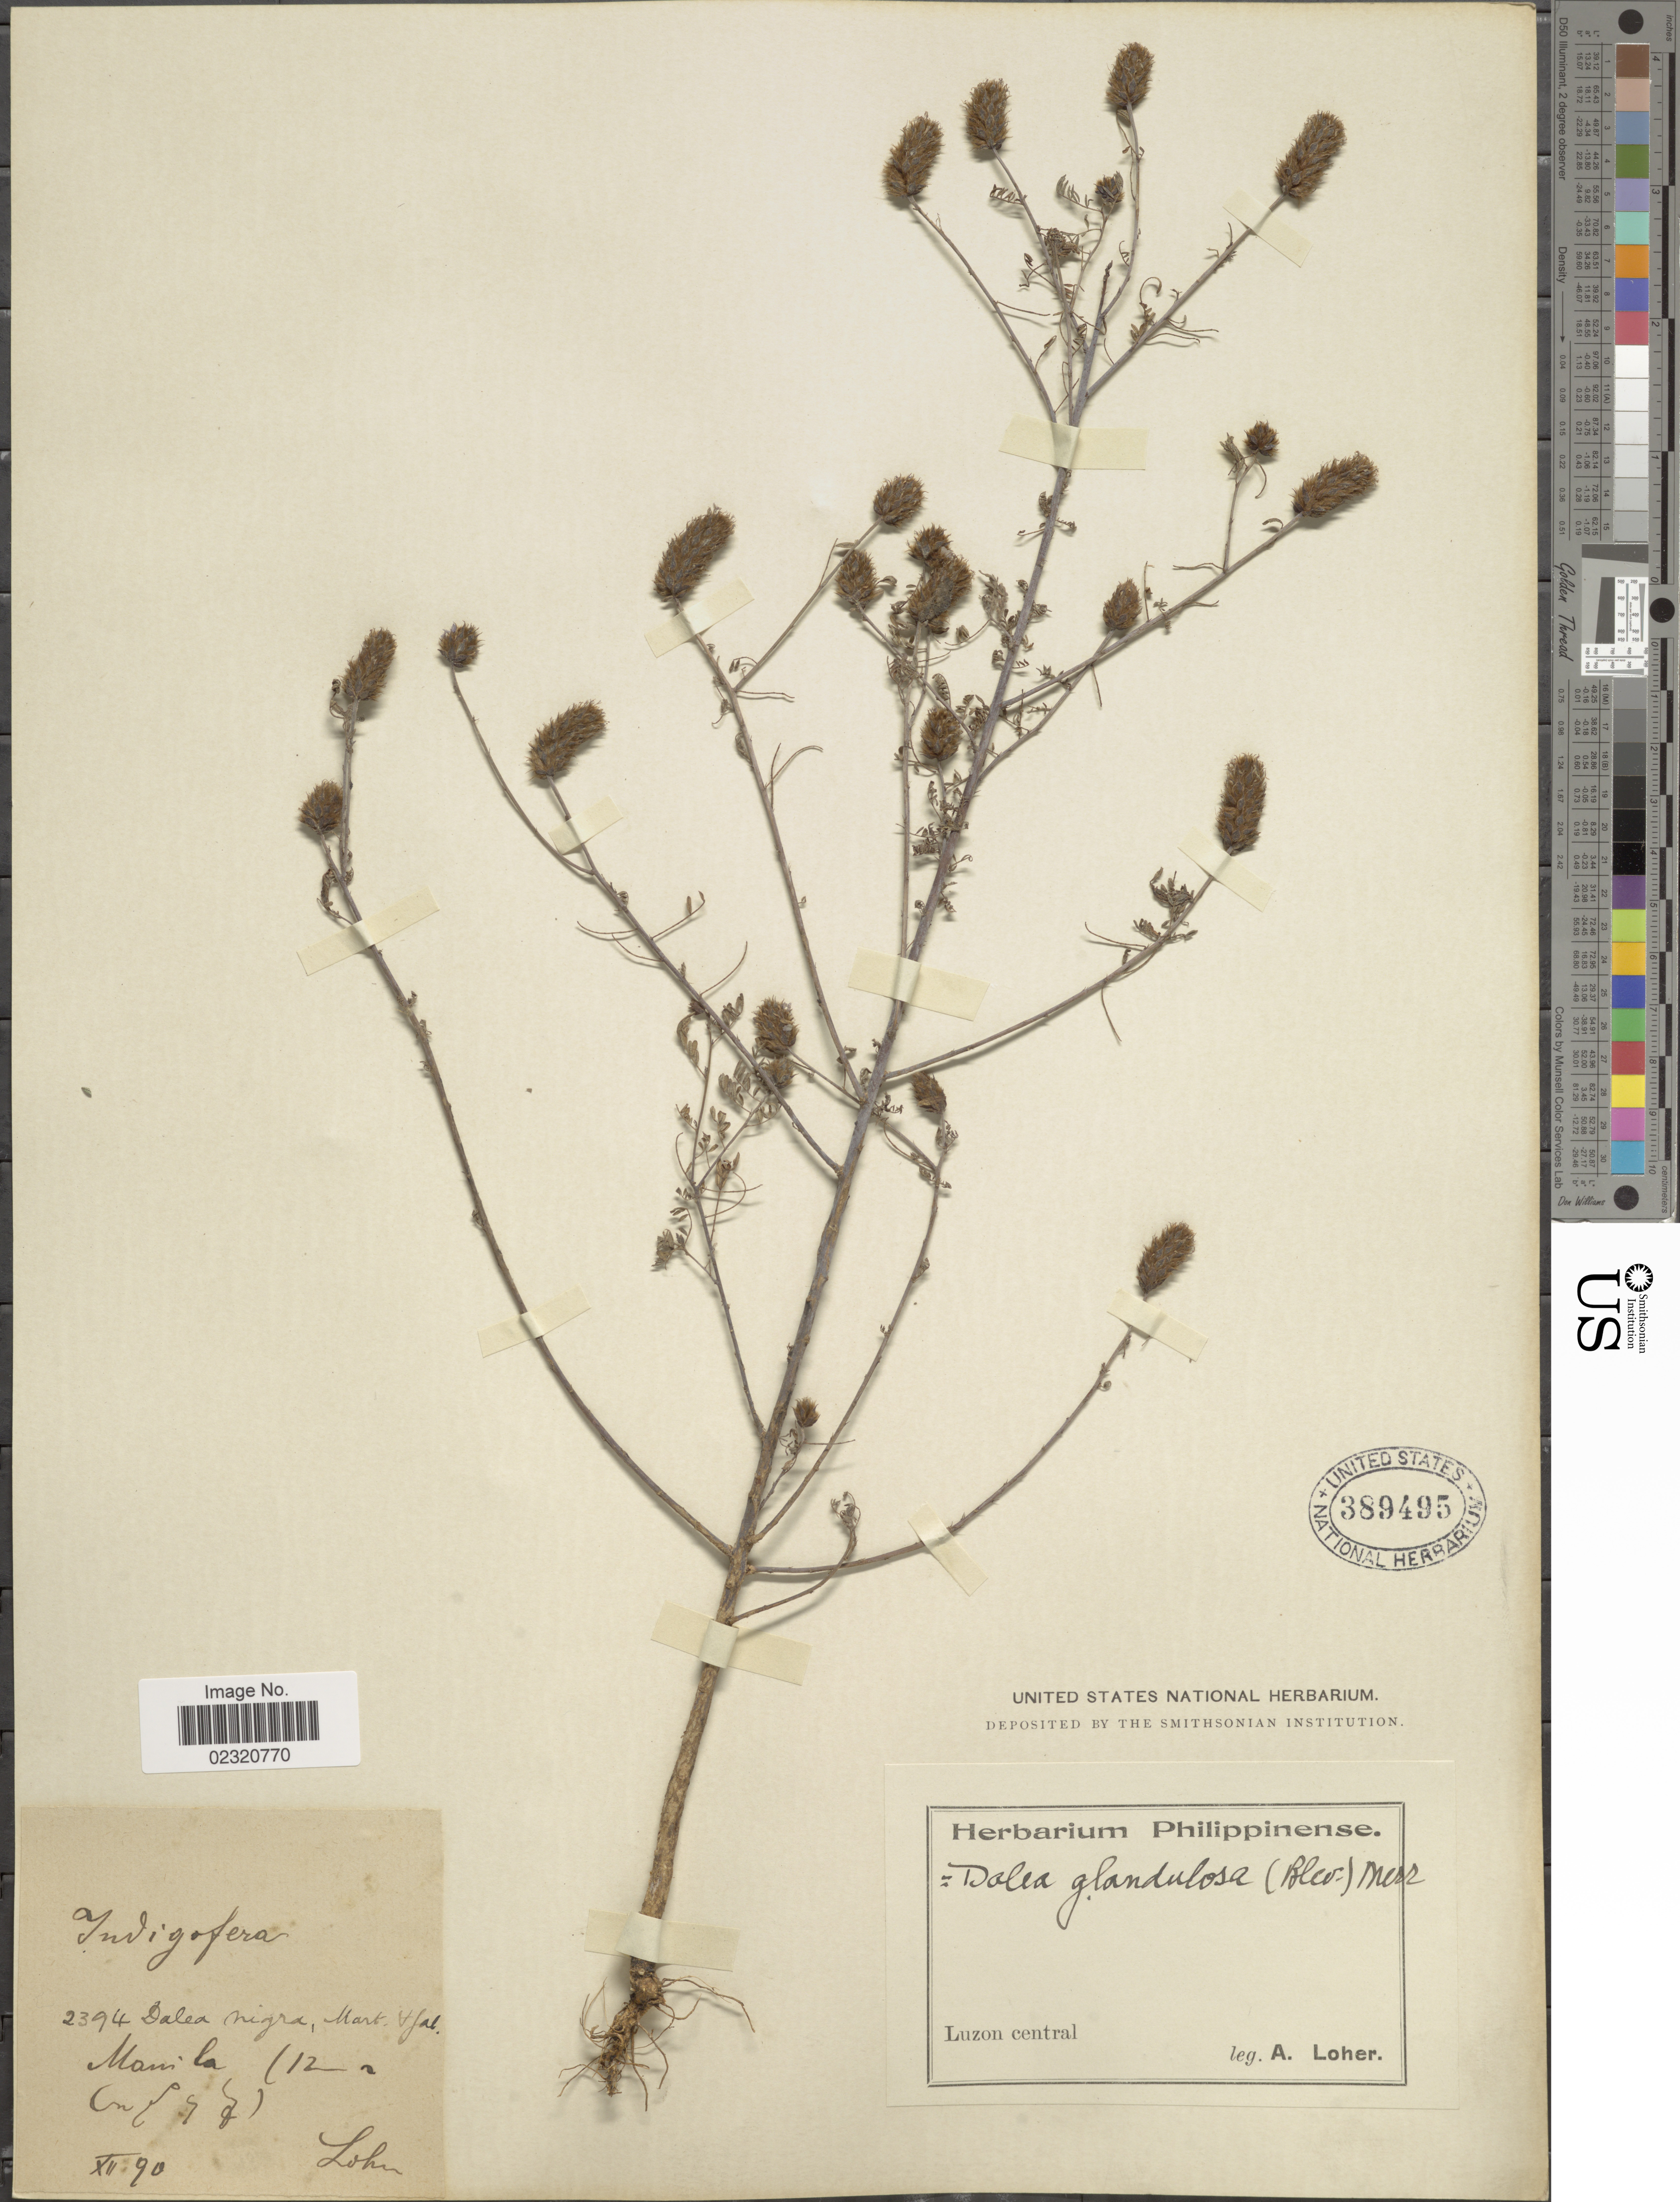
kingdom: Plantae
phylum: Tracheophyta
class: Magnoliopsida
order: Fabales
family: Fabaceae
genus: Dalea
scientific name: Dalea cliffortiana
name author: Willd.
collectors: A. Loher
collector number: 2394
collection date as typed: Transcribed d/m/y: /12/90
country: Philippines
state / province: Central Luzon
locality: Manila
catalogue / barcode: US 389495